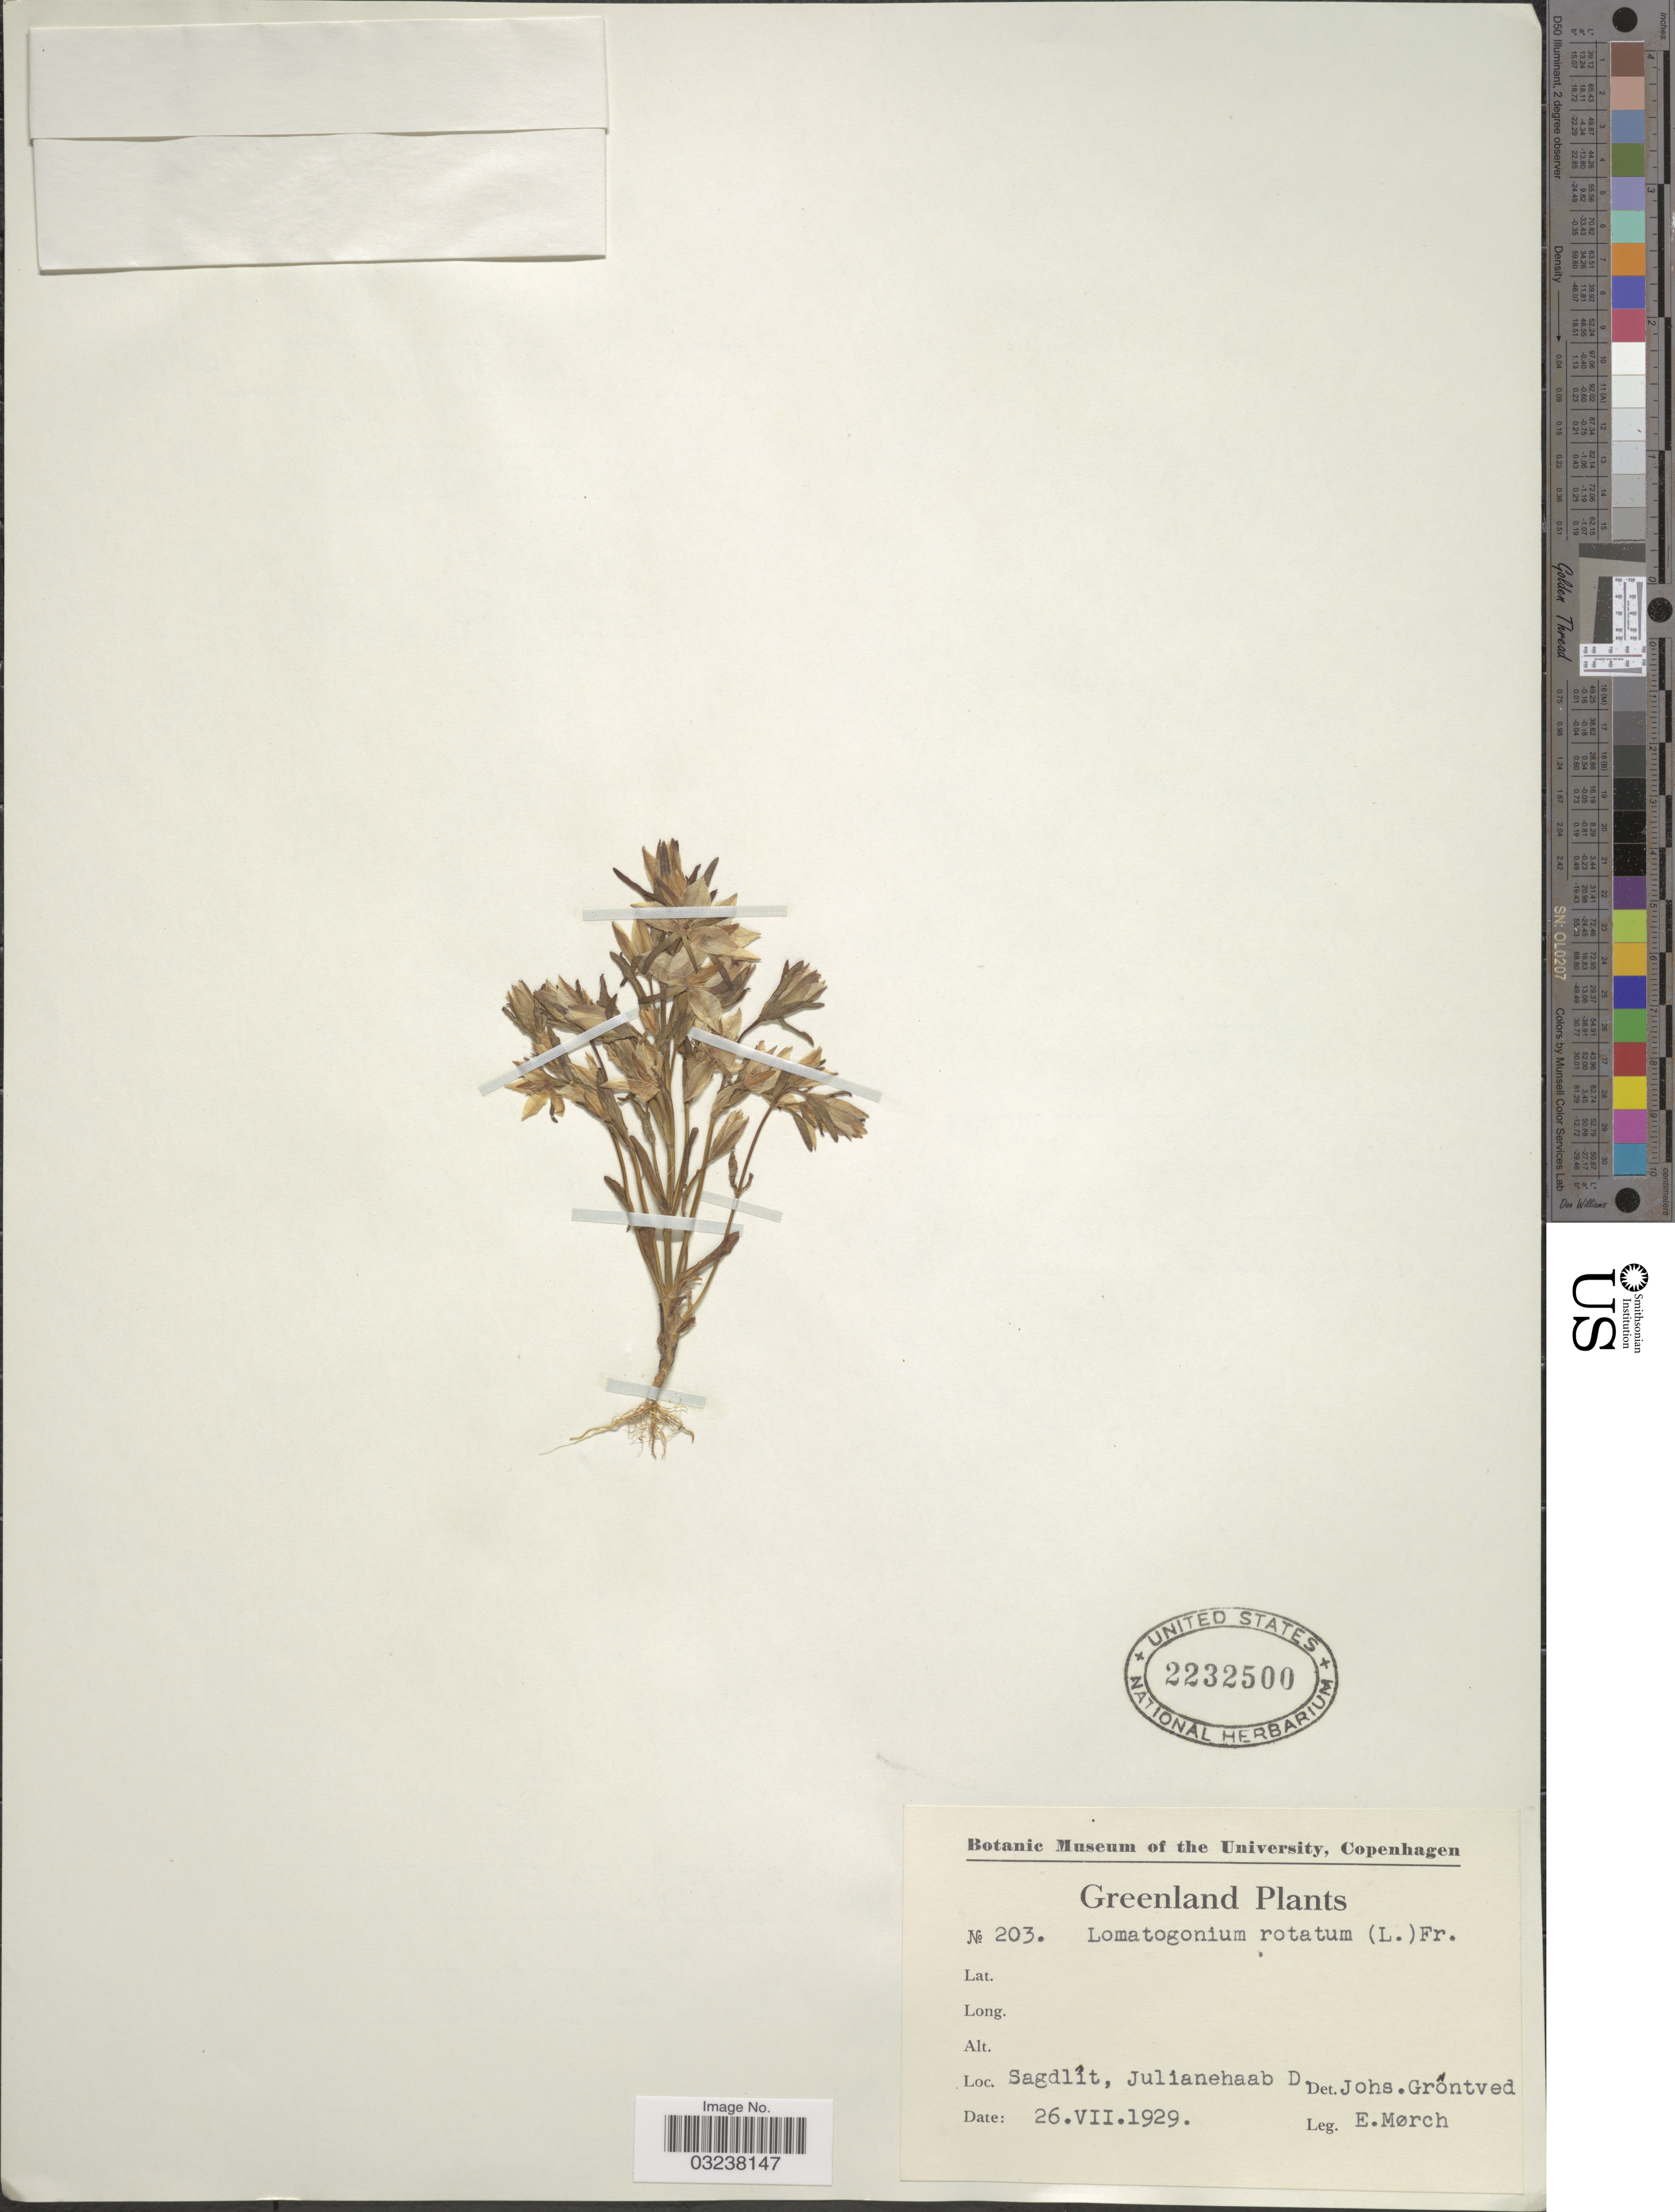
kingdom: Plantae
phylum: Tracheophyta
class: Magnoliopsida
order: Gentianales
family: Gentianaceae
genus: Lomatogonium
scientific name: Lomatogonium rotatum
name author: (L.) Fr.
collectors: E. Morch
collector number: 203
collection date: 1929-07-26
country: Greenland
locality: Sagdlit, Julianehaab D.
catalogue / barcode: US 2232500